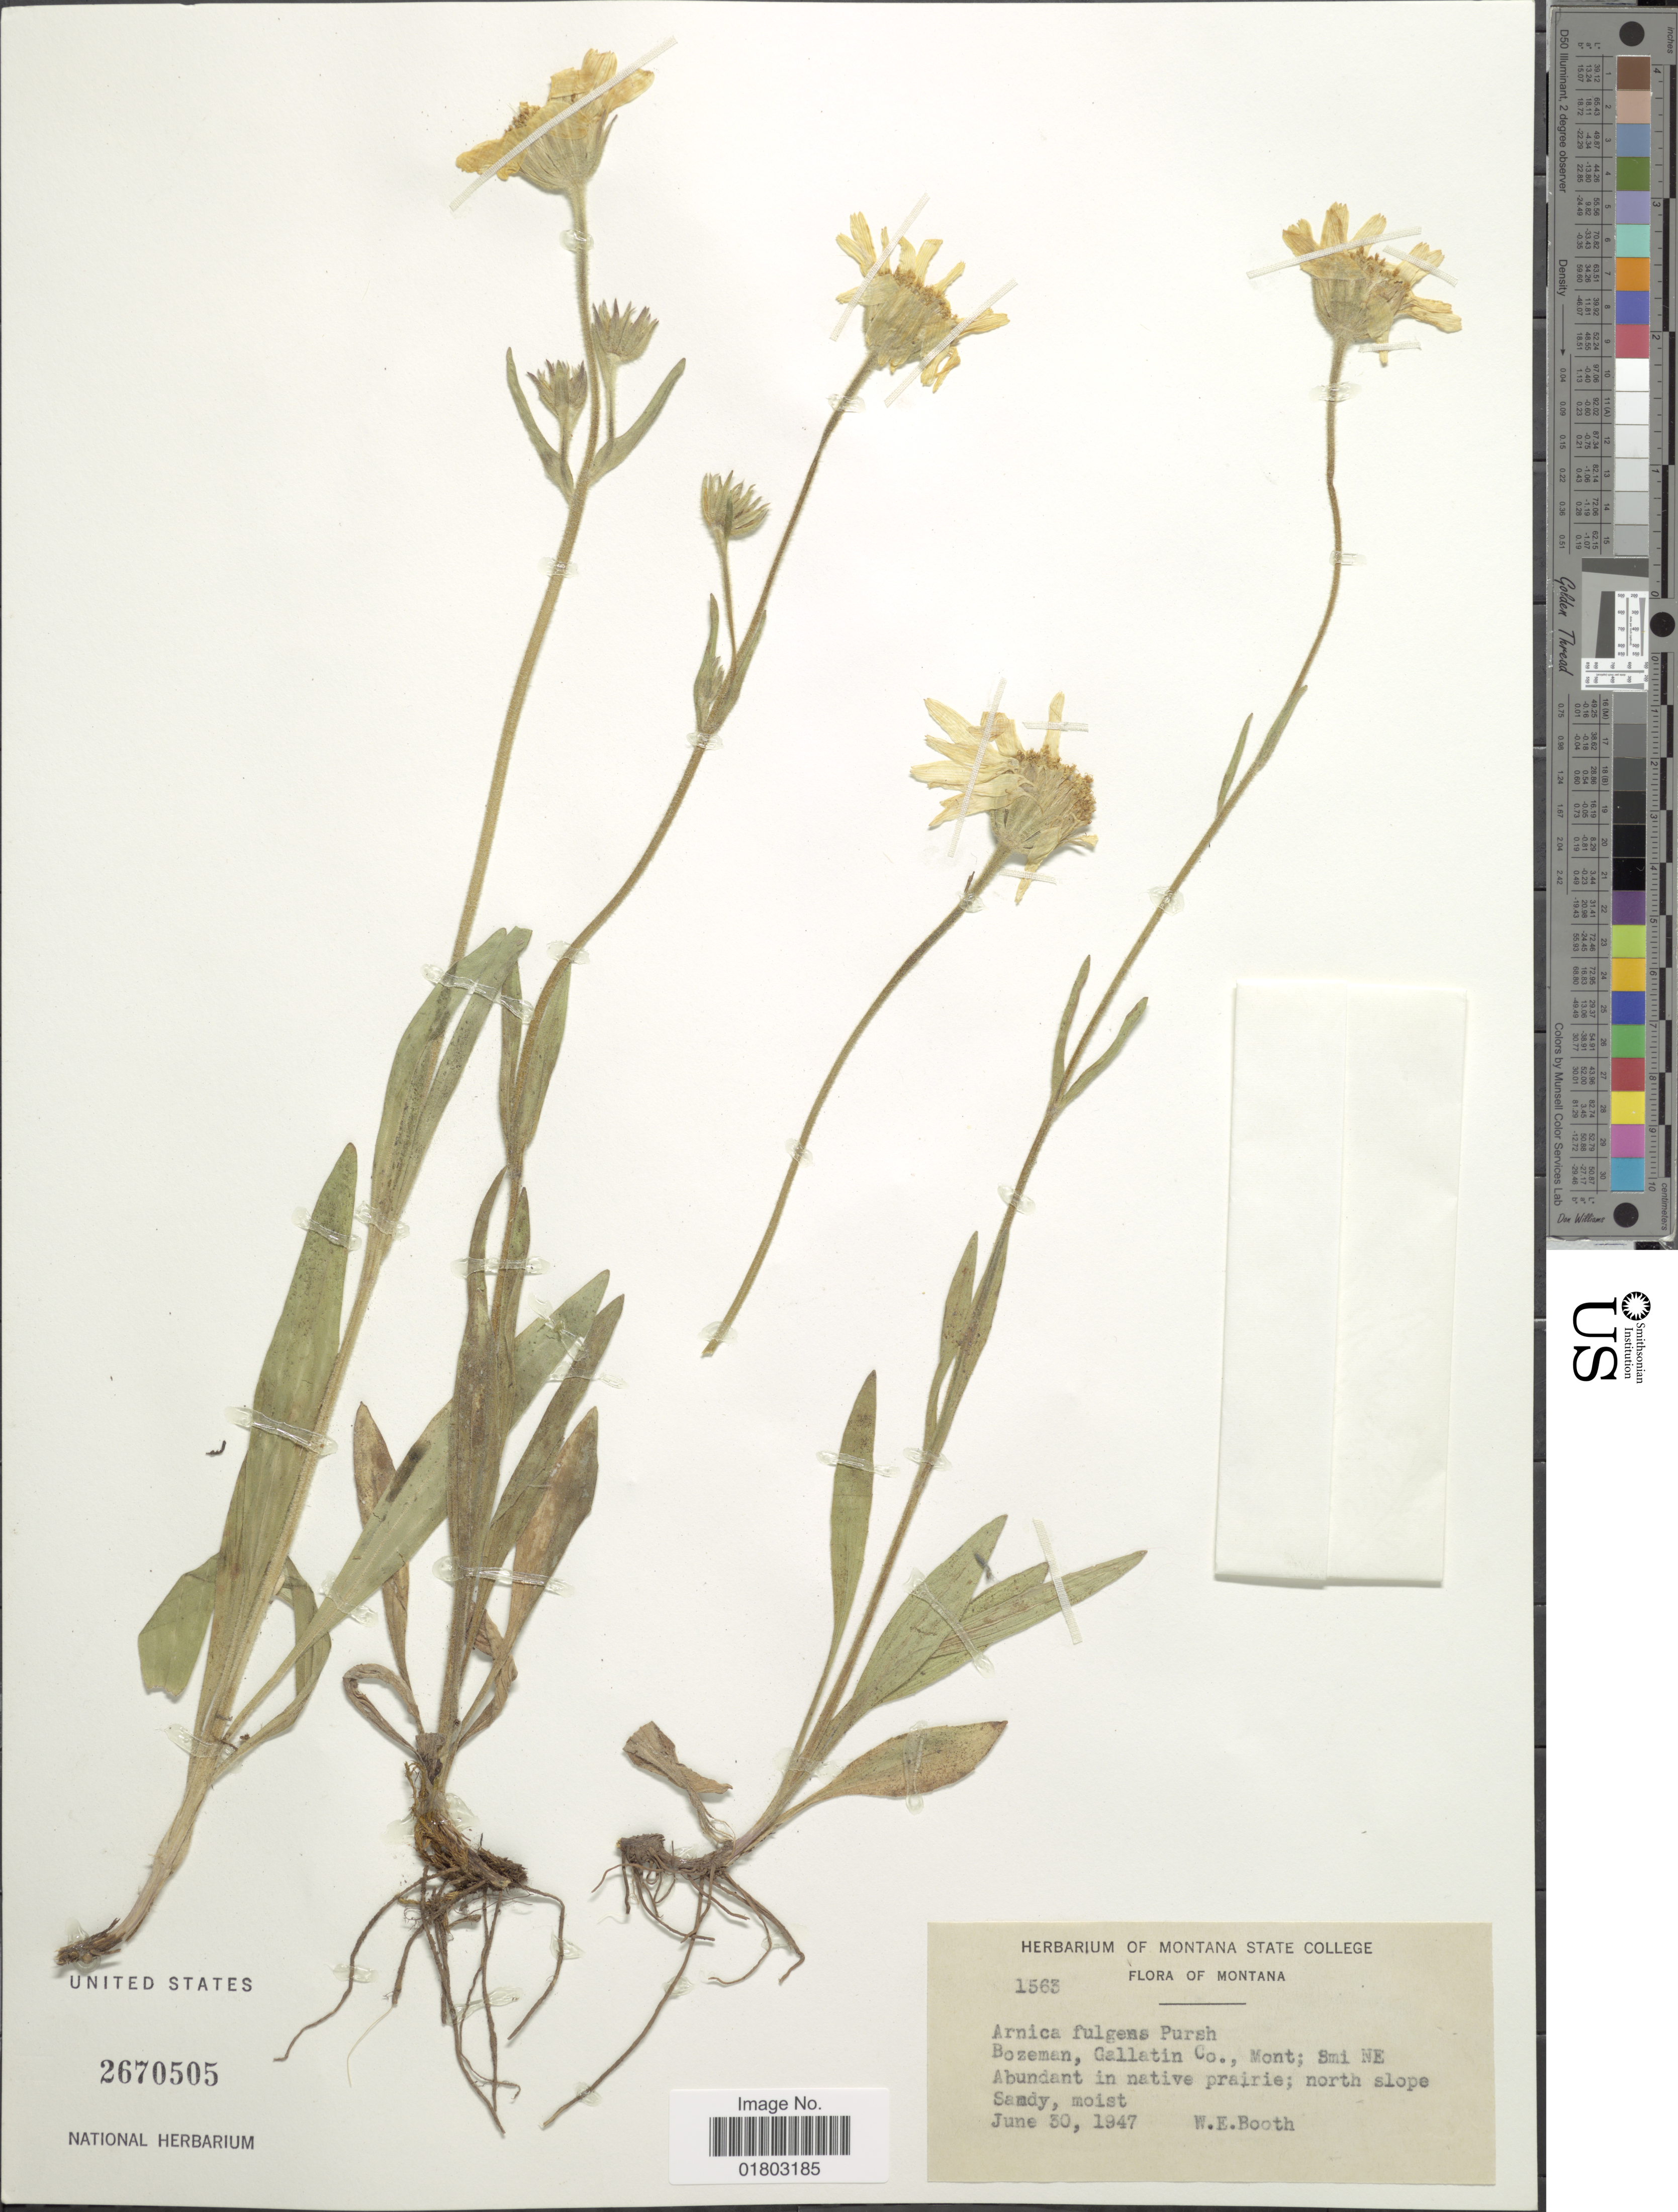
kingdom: Plantae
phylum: Tracheophyta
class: Magnoliopsida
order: Asterales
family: Asteraceae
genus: Arnica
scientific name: Arnica fulgens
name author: Pursh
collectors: W. Booth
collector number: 1563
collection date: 1947-06-30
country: United States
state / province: Montana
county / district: Gallatin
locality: Bozeman, 3mi NE. Abundant in native prairie; north slope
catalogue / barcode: US 2670505